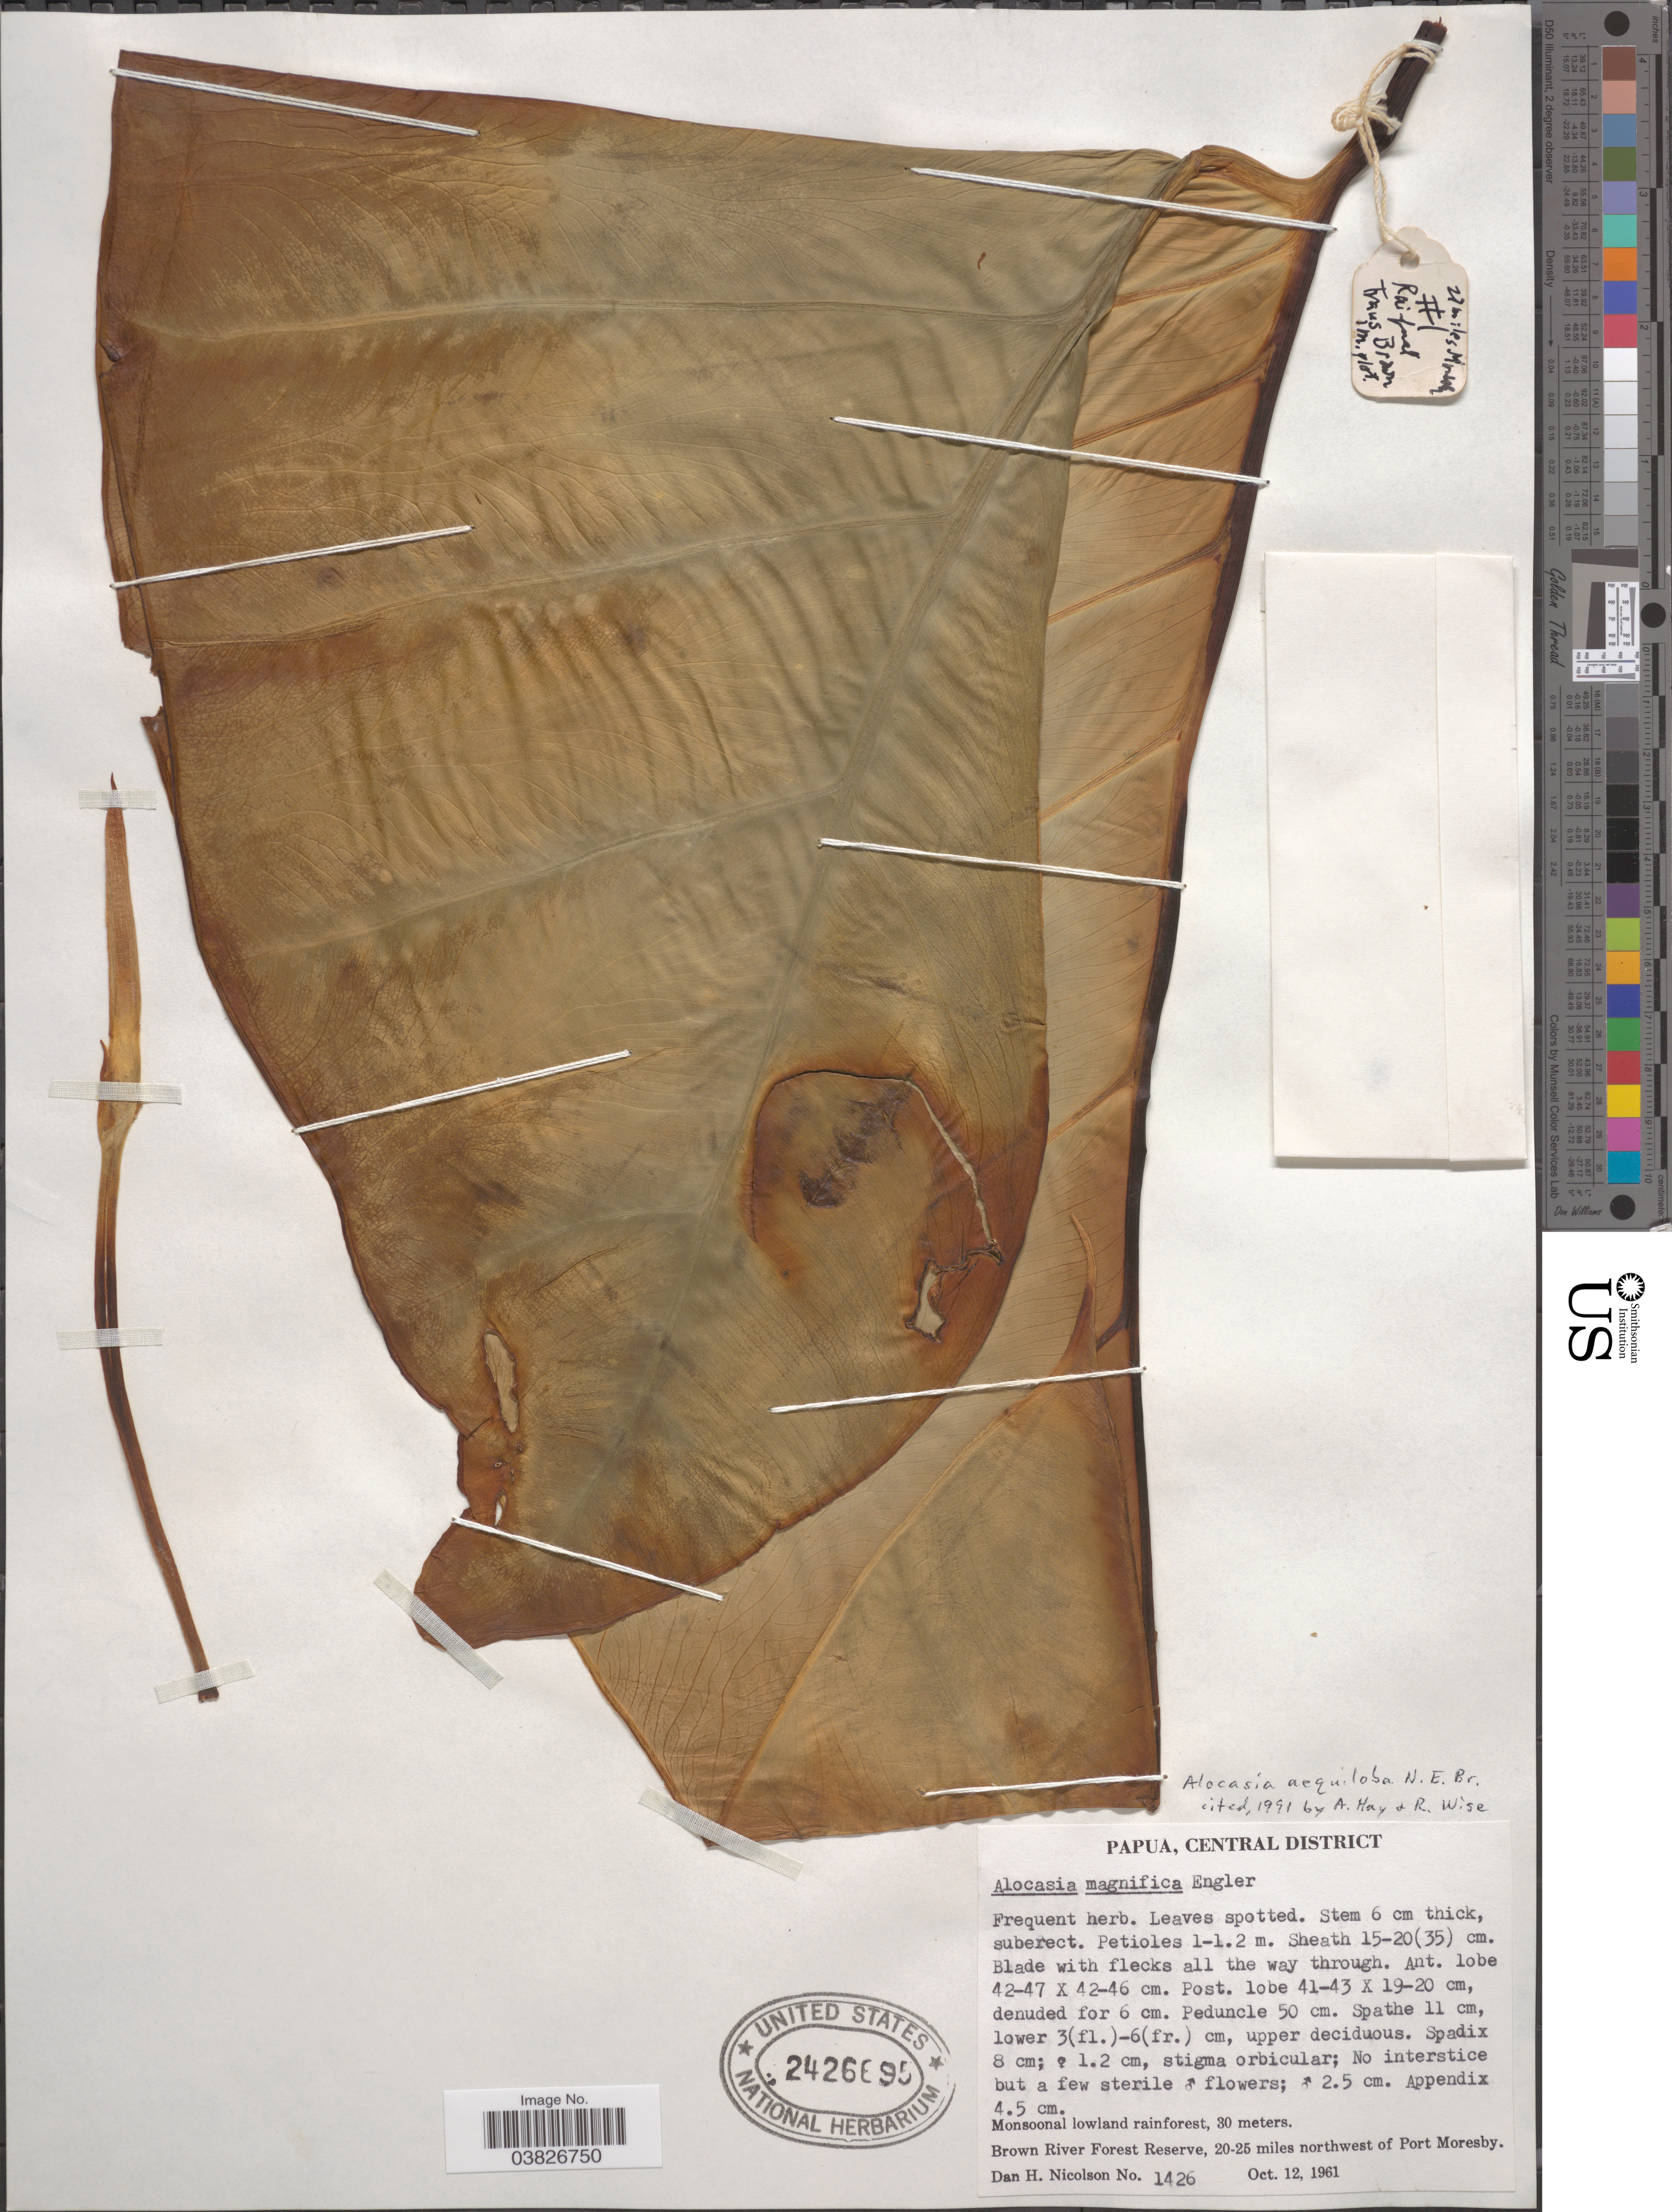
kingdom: Plantae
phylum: Tracheophyta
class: Liliopsida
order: Alismatales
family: Araceae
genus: Alocasia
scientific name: Alocasia aequiloba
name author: N.E. Br.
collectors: D. H. Nicolson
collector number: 1426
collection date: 1961-10-12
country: Papua New Guinea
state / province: Central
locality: Papua, Central District. Monsoonal lowland rainforest, Brown River Forest Reserve, 20-25 miles northwest of Port Moresby.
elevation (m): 30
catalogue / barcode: US 2426695